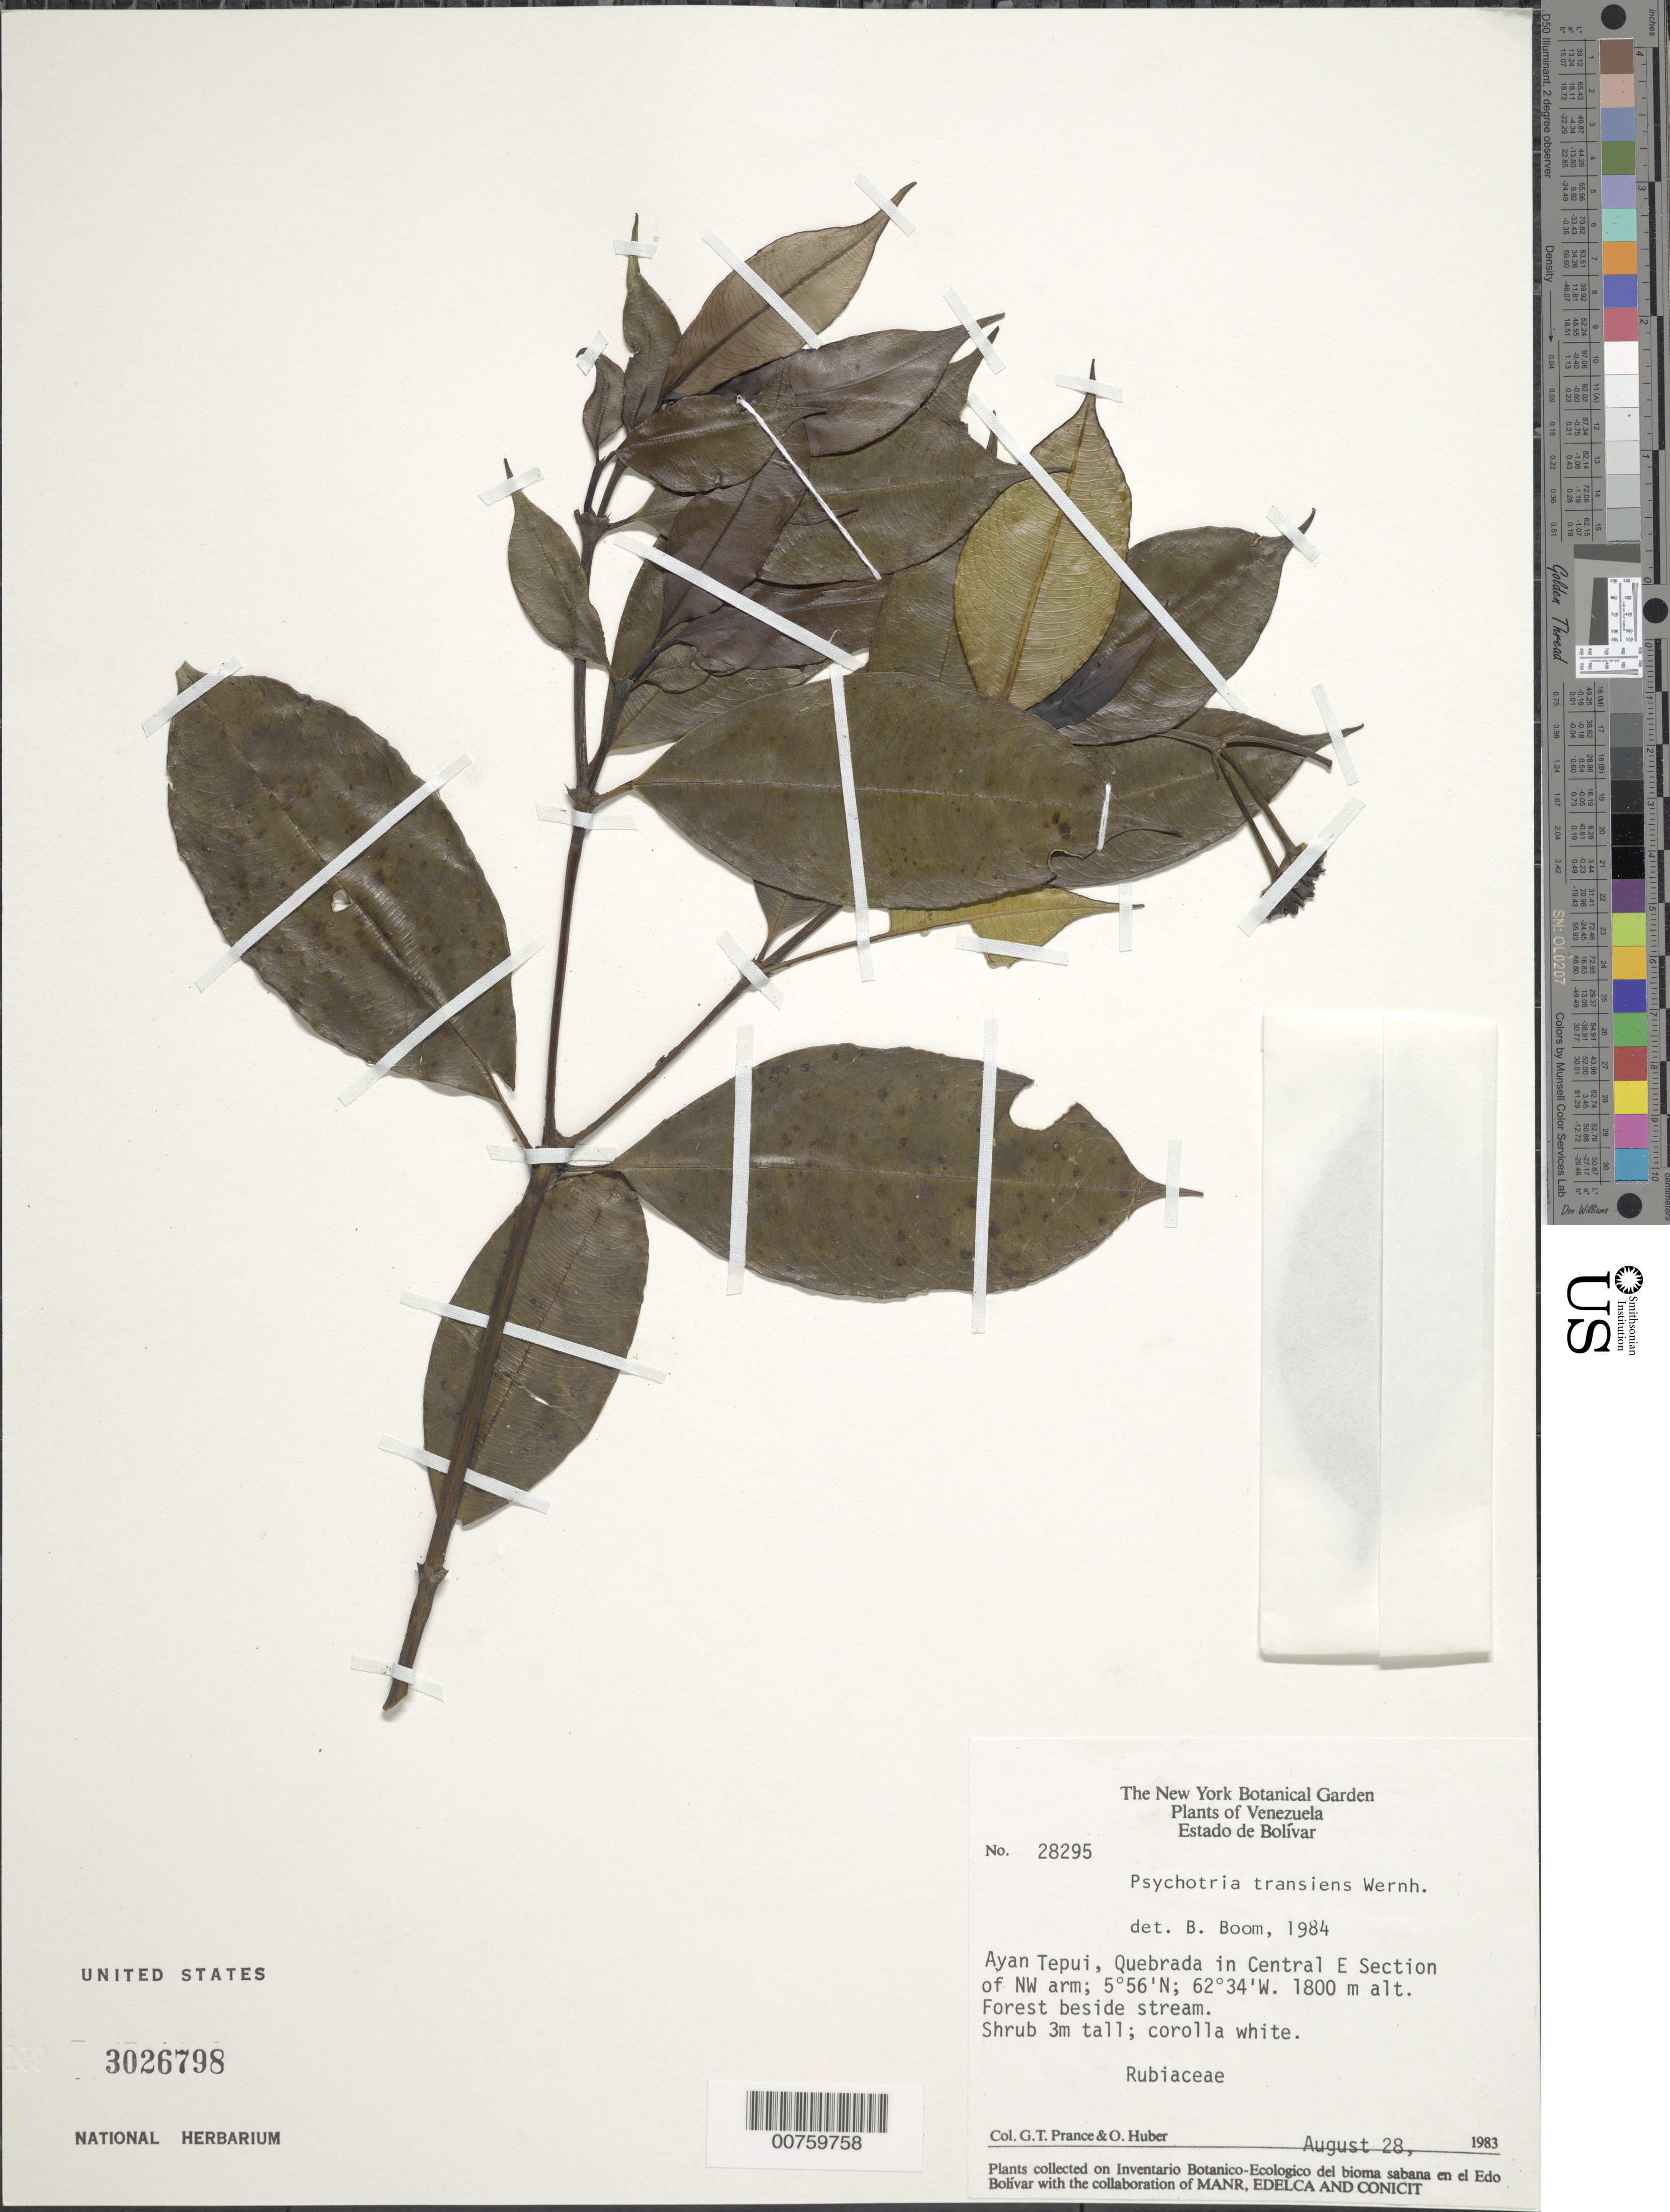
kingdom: Plantae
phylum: Tracheophyta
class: Magnoliopsida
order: Gentianales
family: Rubiaceae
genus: Palicourea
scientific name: Palicourea ernestii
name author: (K. Krause) Delprete & J.H. Kirkbr.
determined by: Kirkbride, J. H., Jr.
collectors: G. T. Prance & O. Huber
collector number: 28295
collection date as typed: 28-Aug-83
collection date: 1983-08-28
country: Venezuela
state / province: Bolívar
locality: Auyan tepuí, central-east section of NW arm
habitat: Forest beside stream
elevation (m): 1800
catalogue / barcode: US 3026798